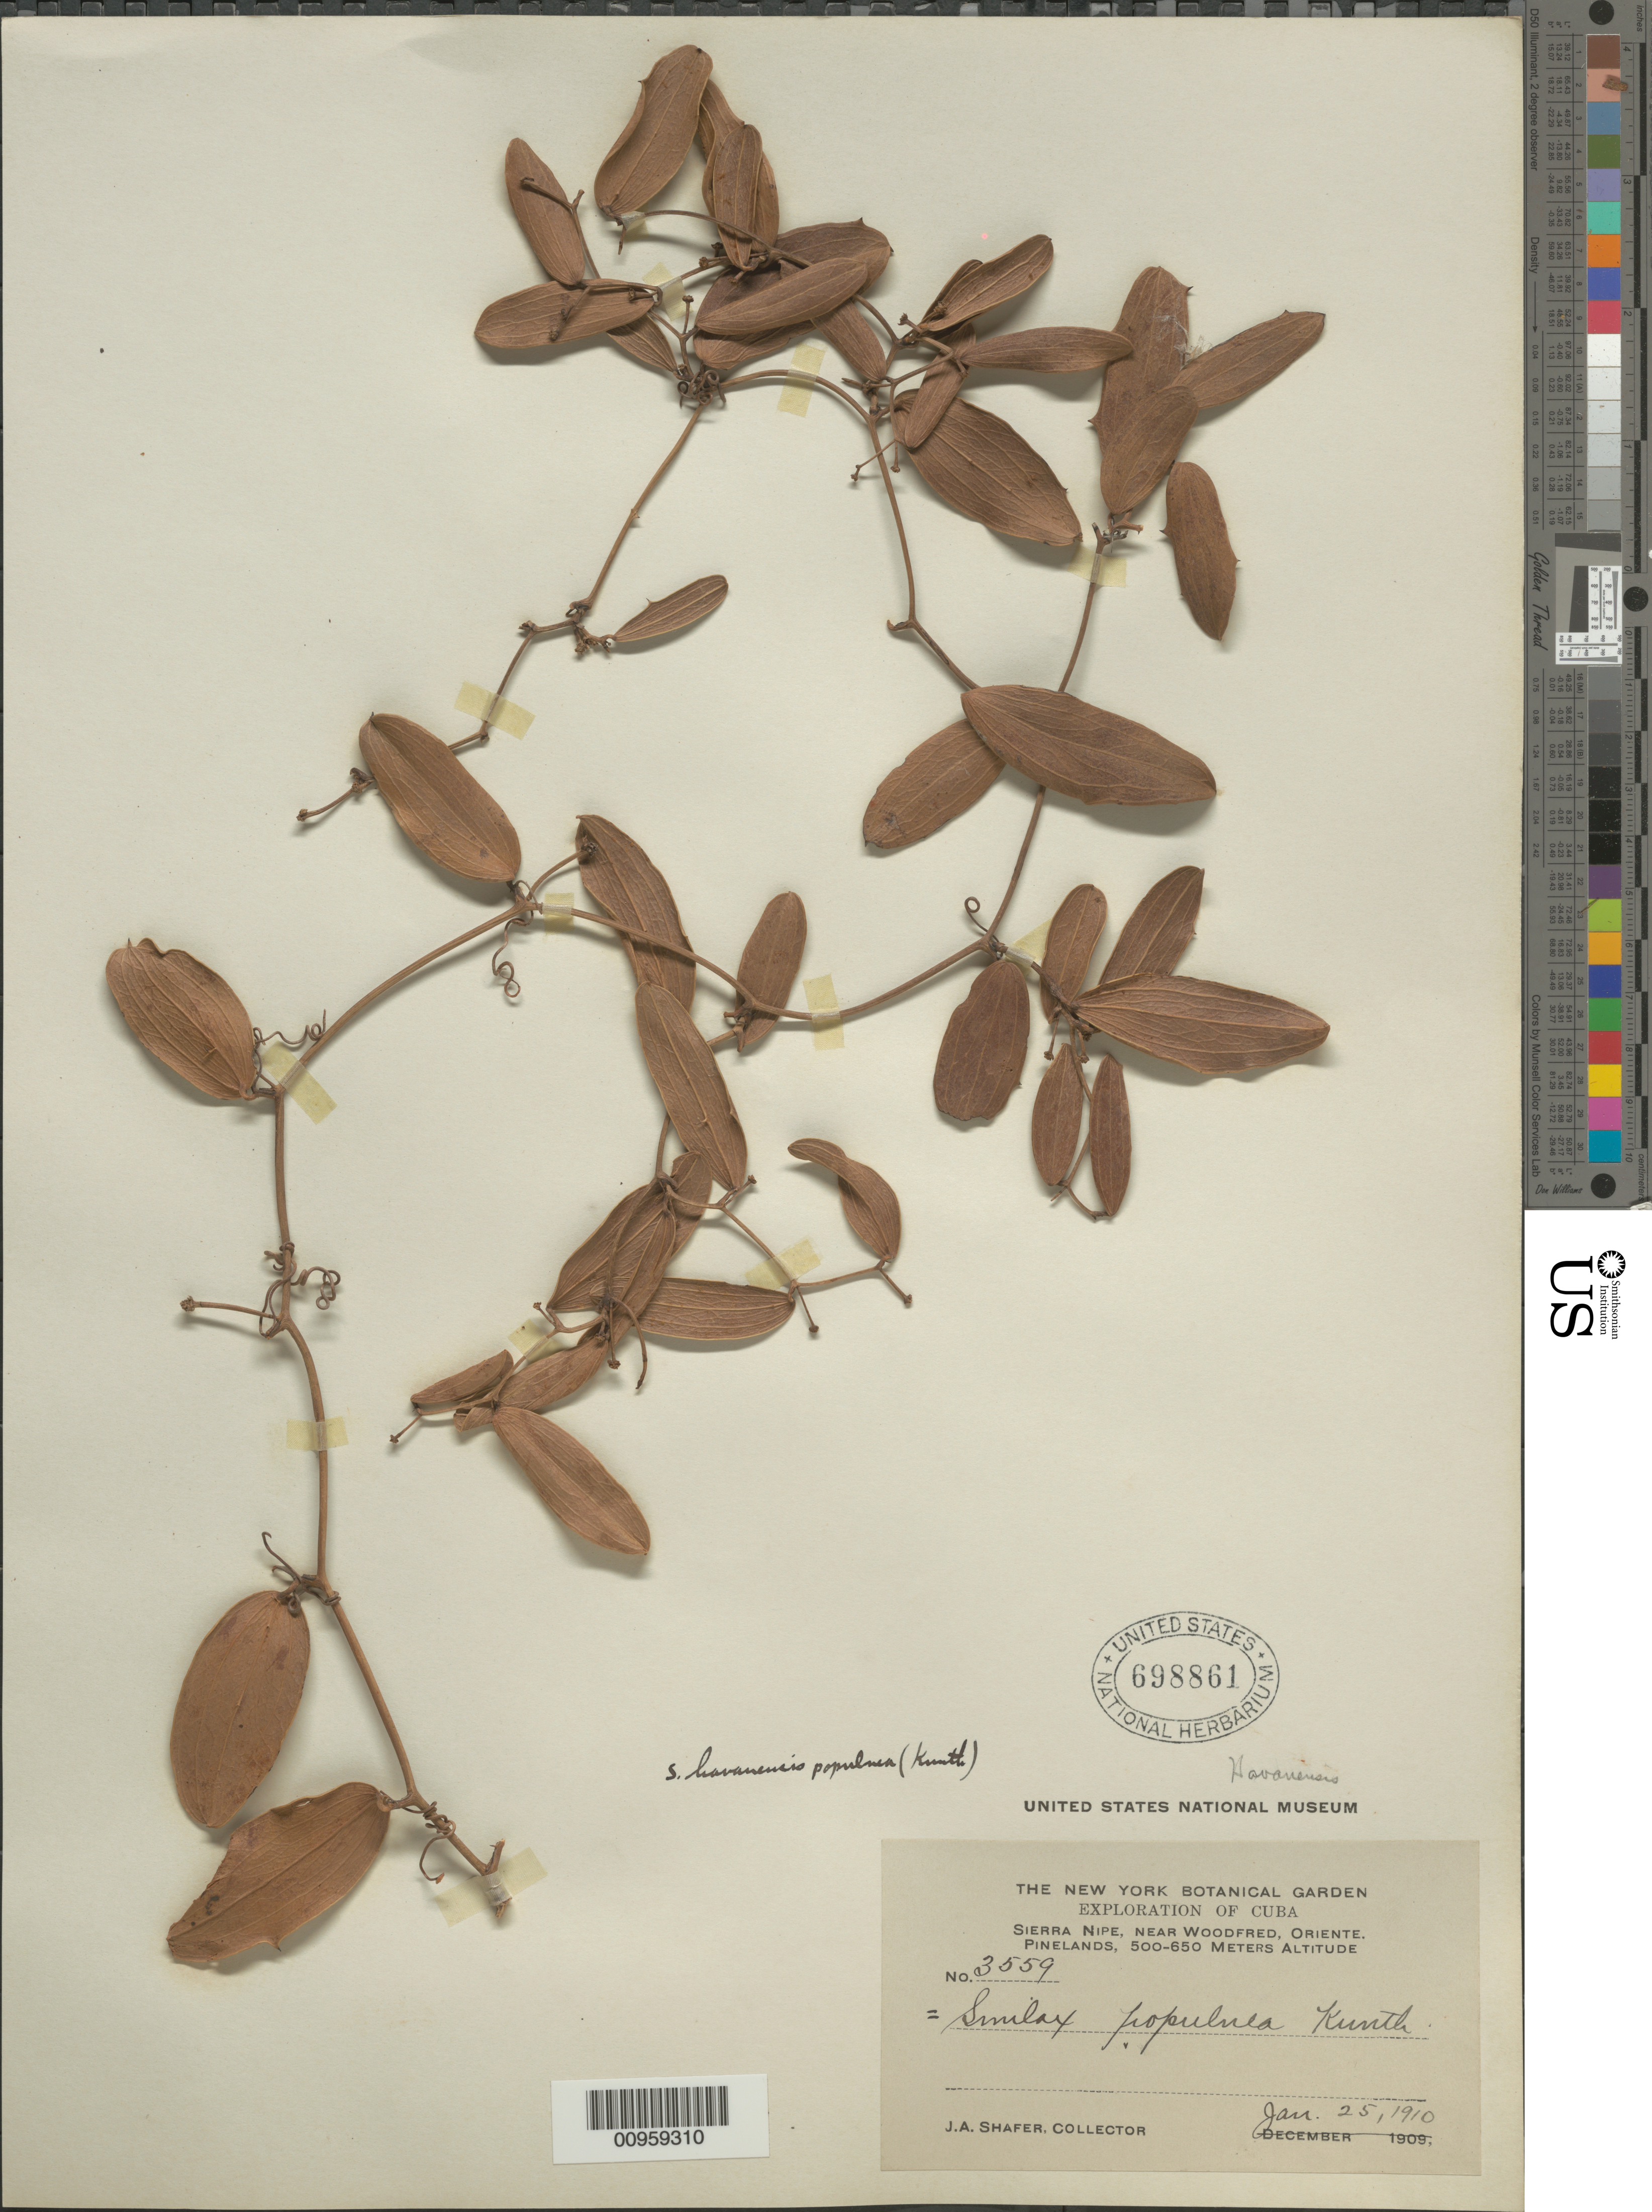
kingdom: Plantae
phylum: Tracheophyta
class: Liliopsida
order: Liliales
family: Smilacaceae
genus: Smilax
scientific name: Smilax populnea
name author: Kunth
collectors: J. A. Shafer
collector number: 3559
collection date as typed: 25 Jan 1910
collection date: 1910-01-25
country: Cuba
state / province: Holguín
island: Cuba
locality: Sierra Nipe, near Woodfred [Oriente]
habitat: Pinelands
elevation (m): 500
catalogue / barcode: US 698861